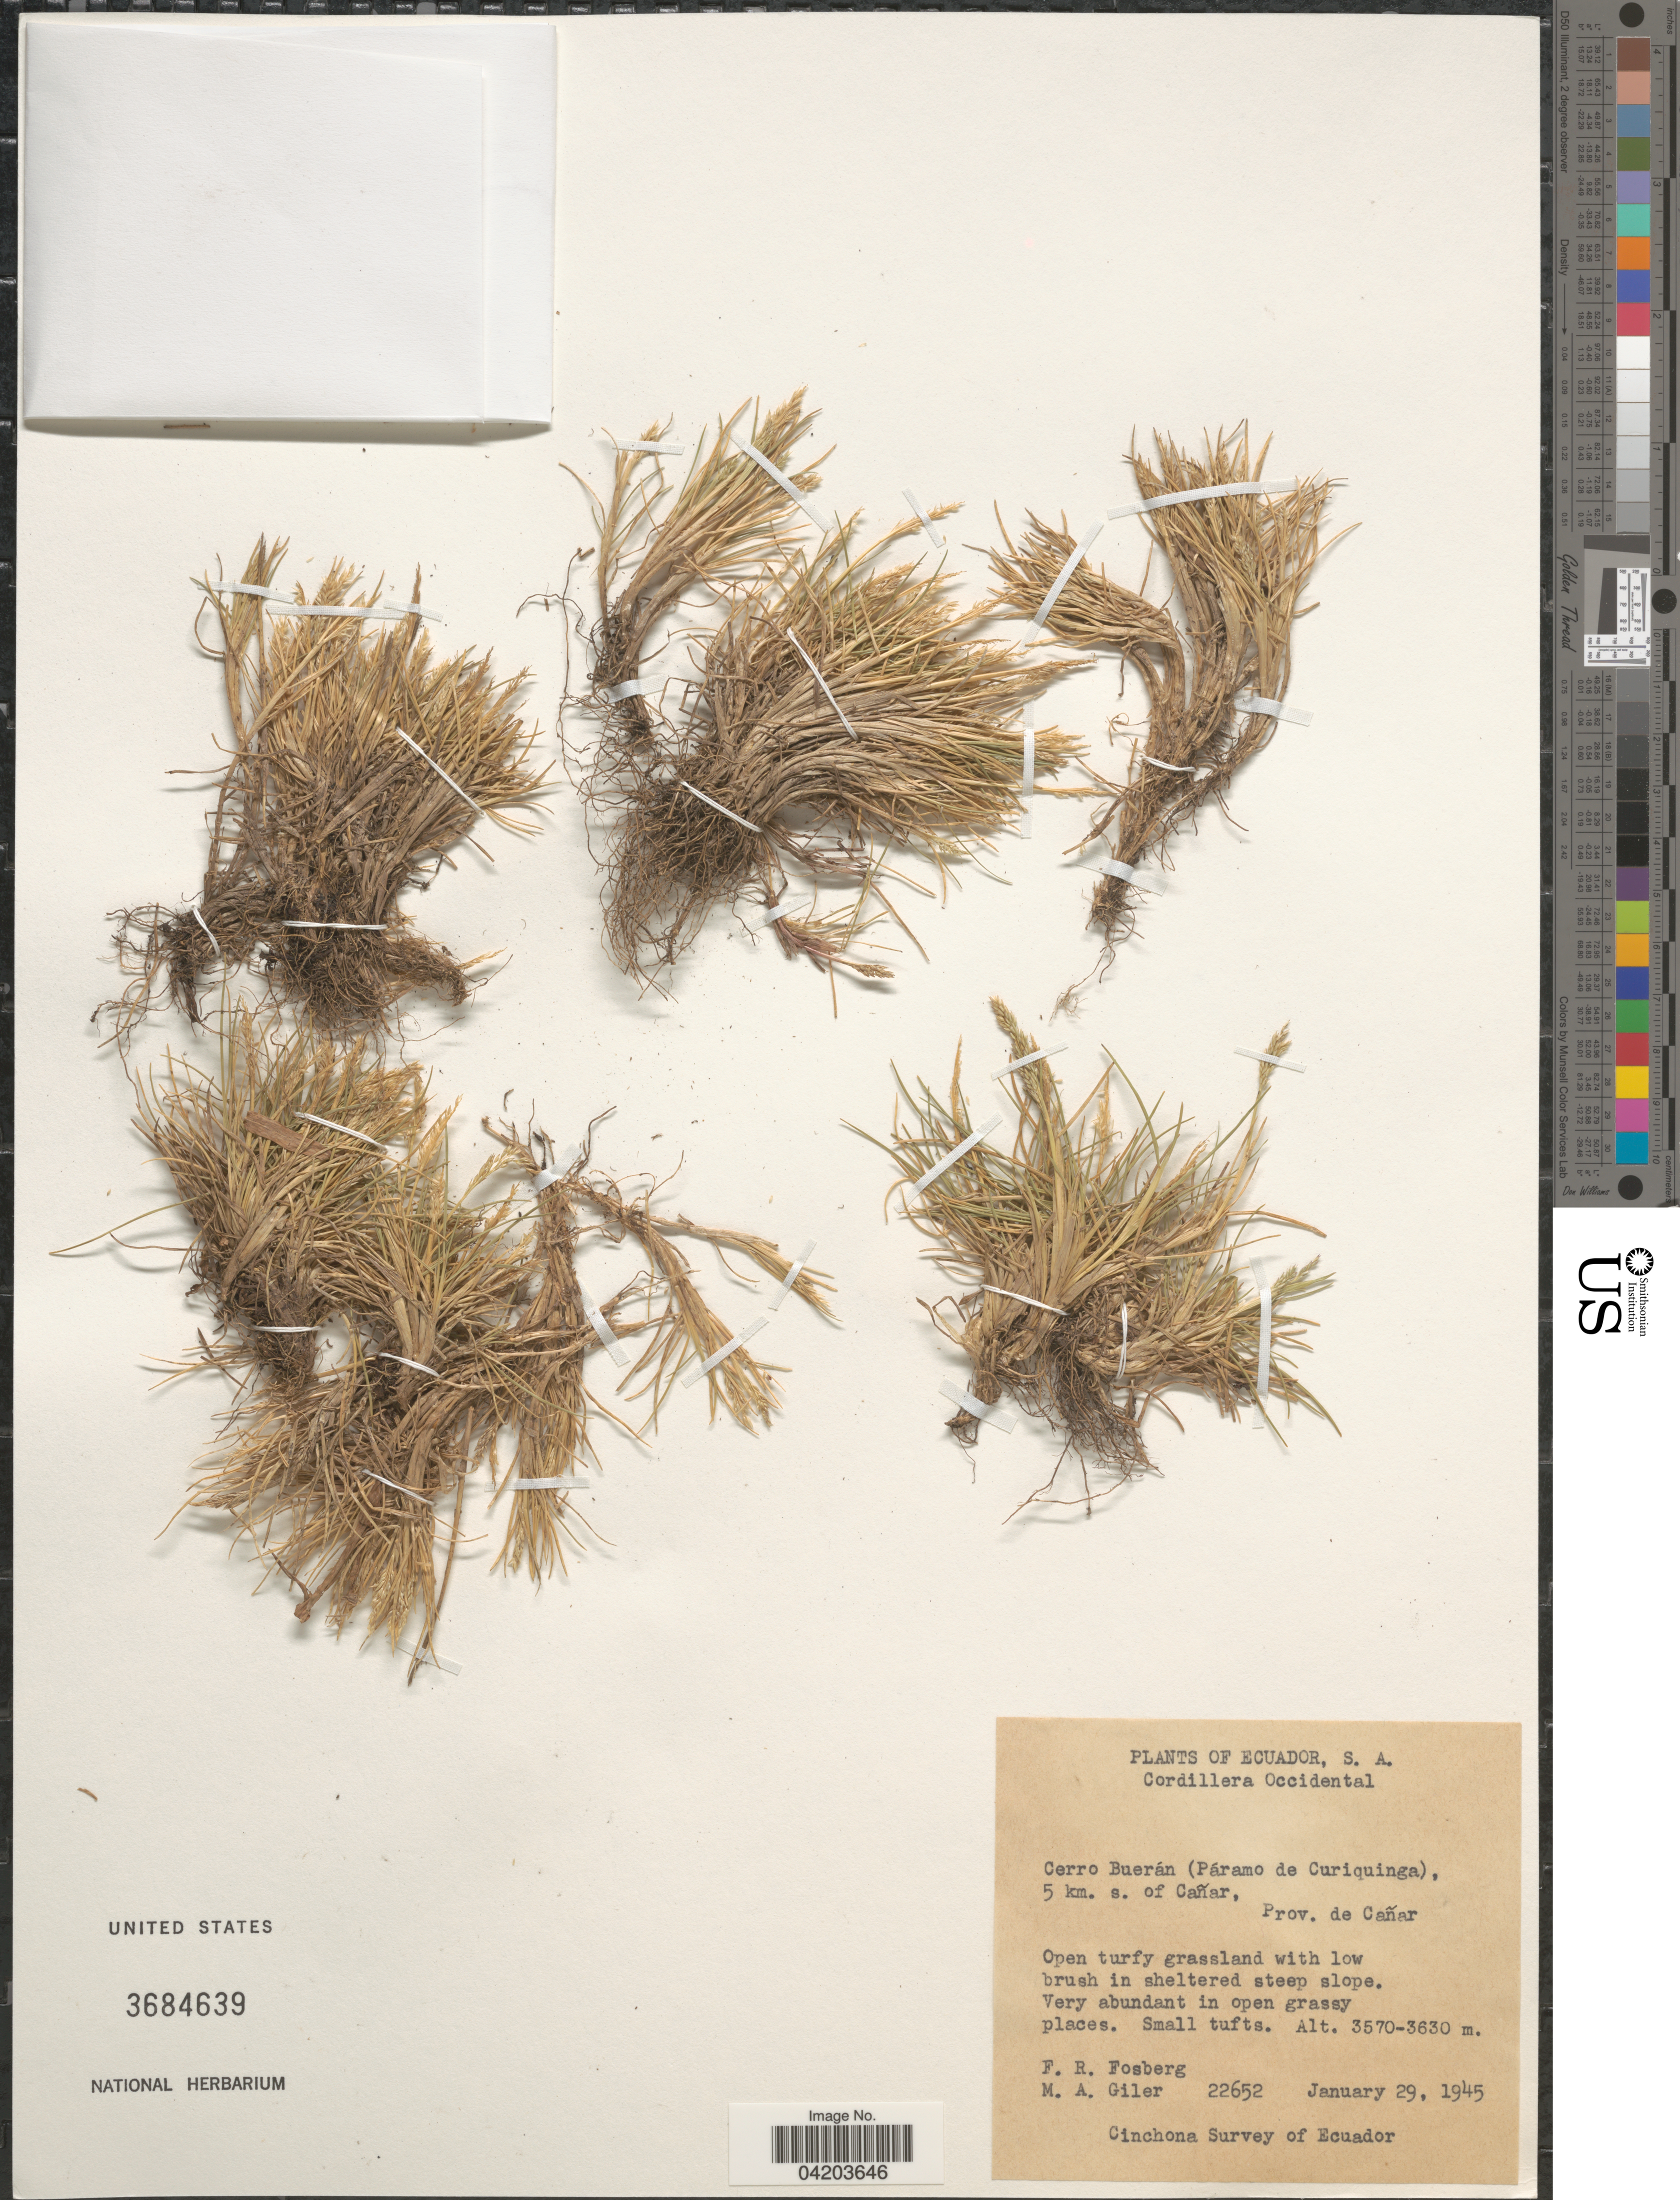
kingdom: Plantae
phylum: Tracheophyta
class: Liliopsida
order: Poales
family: Poaceae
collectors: F. R. Fosberg & M. Giler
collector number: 22652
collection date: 1945-01-29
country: Ecuador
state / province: Cañar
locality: Cordillera Occidental. Cerro Buerán (Páramo de Curiquinga), 5 km. s. of Cañar. Cinchona Survey of Ecuador.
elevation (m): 3570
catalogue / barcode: US 3684639